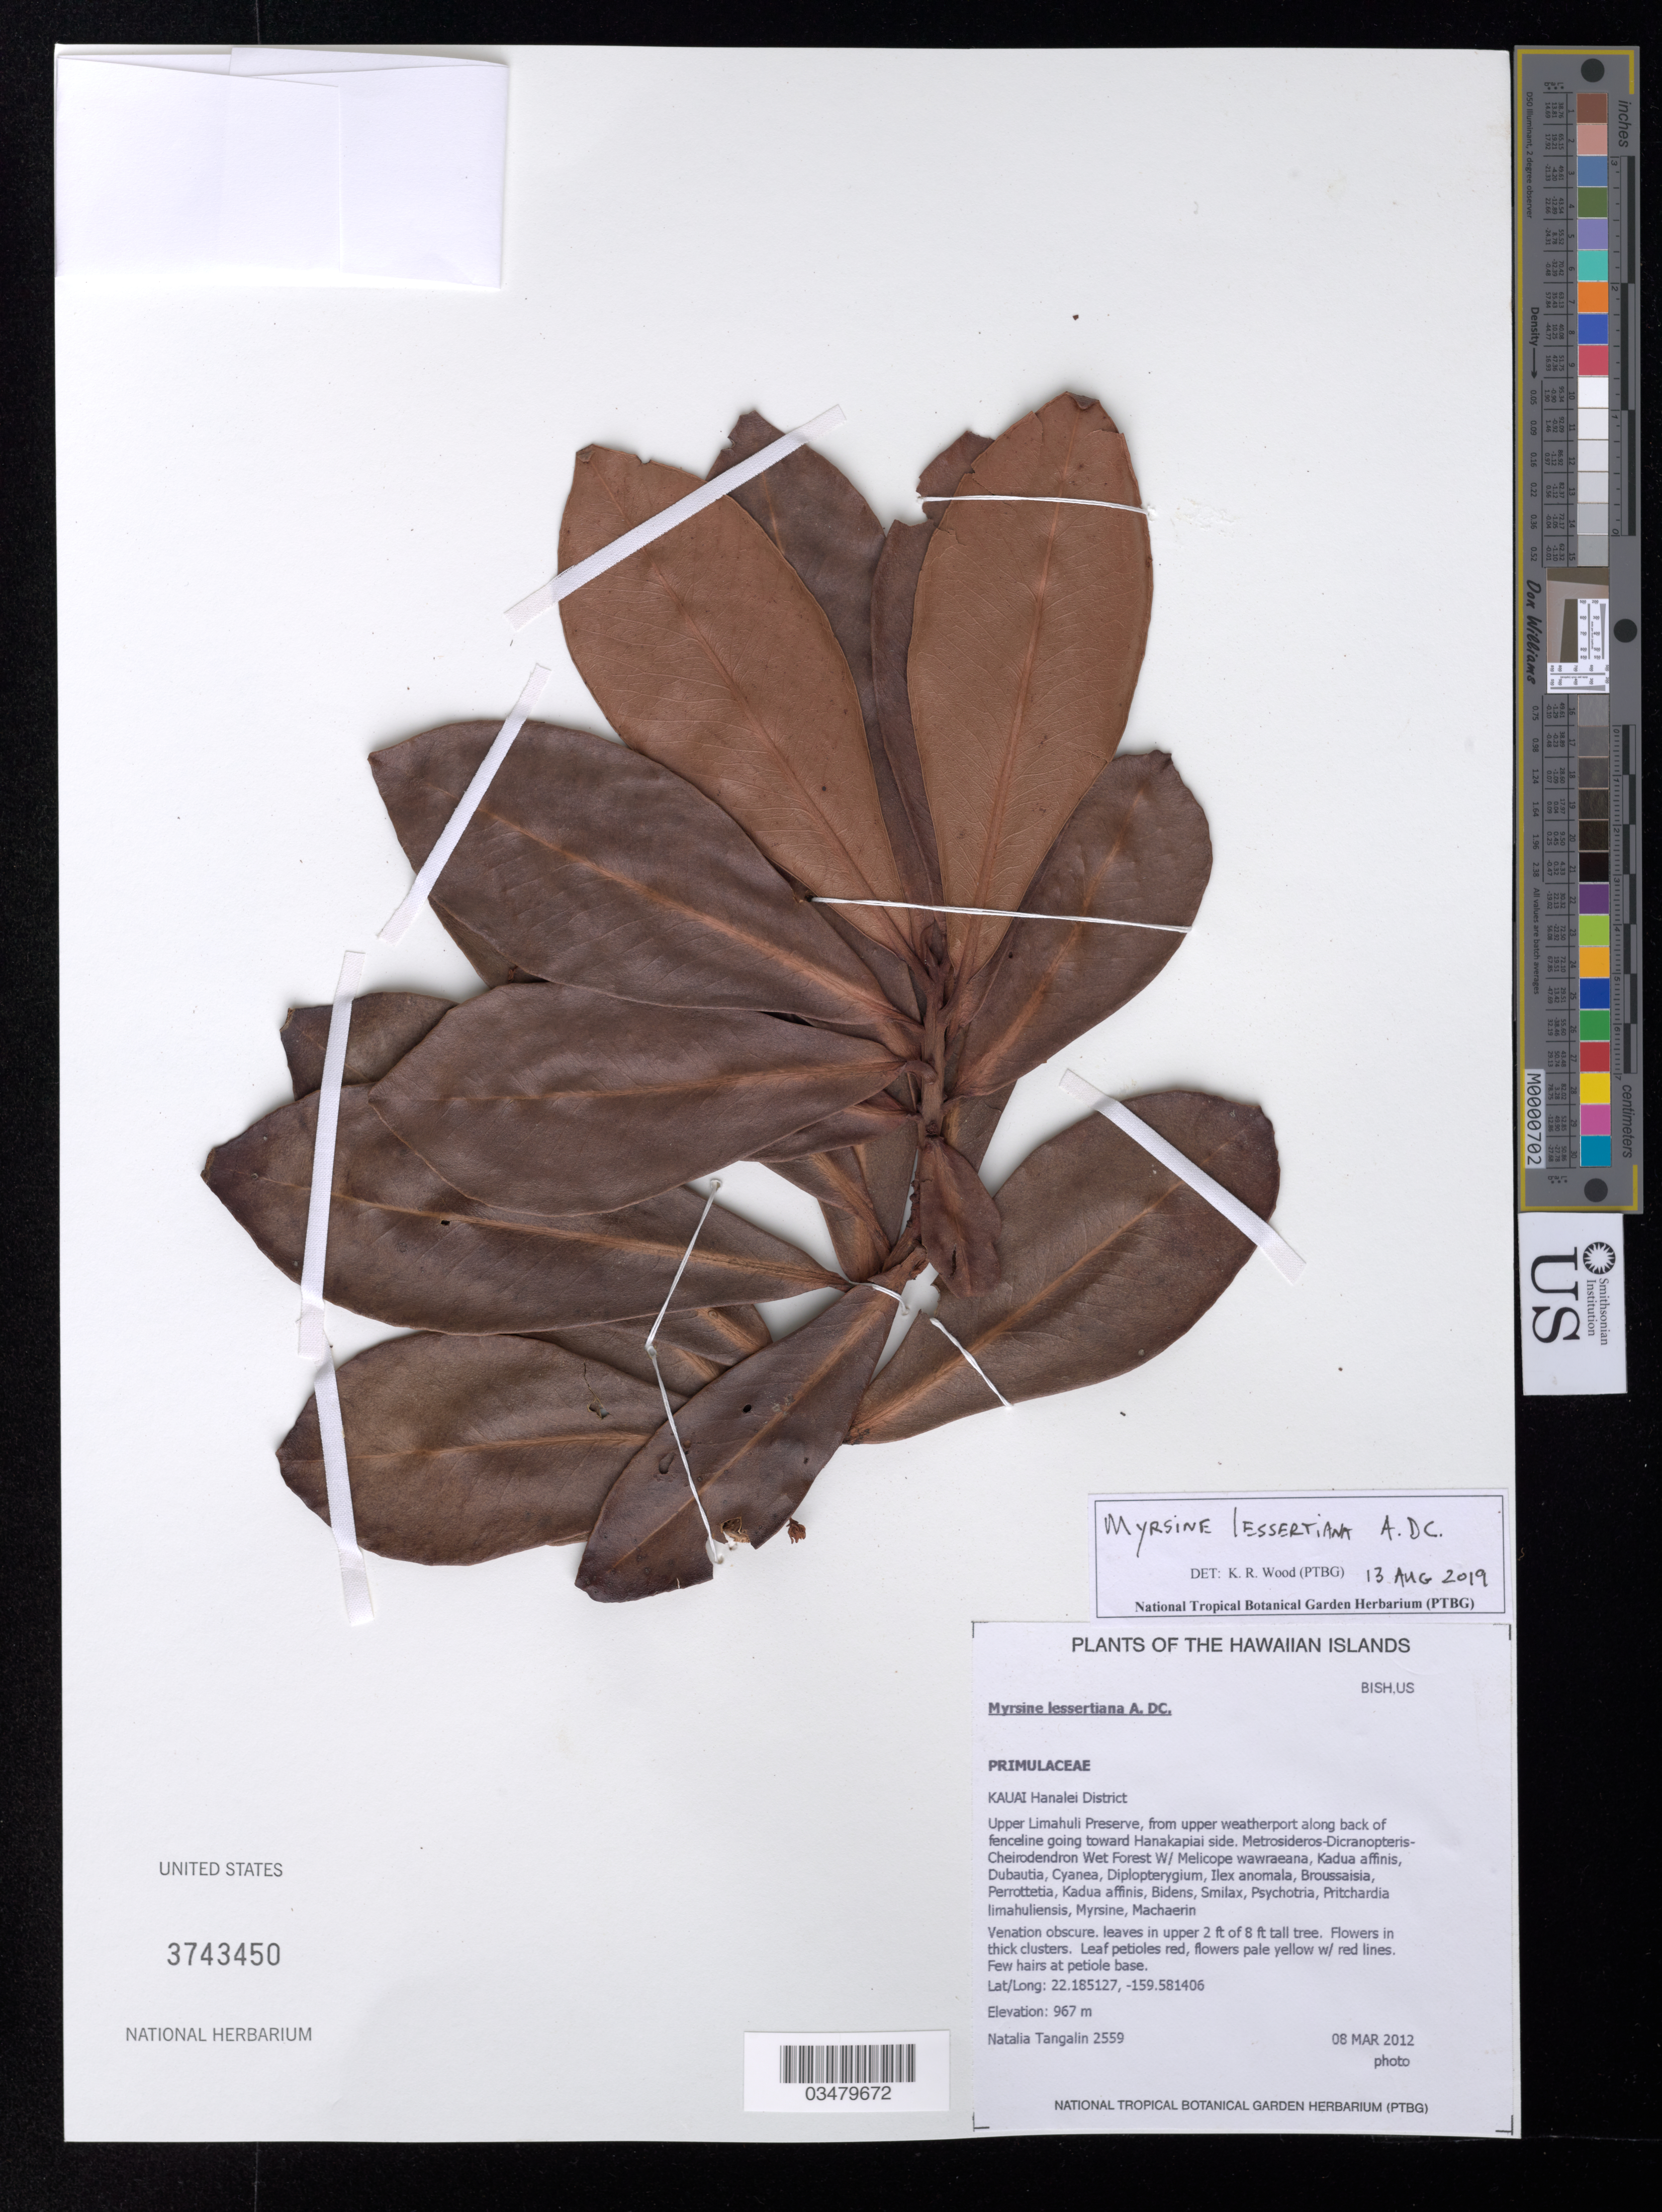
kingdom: Plantae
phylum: Tracheophyta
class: Magnoliopsida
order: Ericales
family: Primulaceae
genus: Myrsine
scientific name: Myrsine lessertiana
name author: A. DC.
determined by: Wood, Kenneth R.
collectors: N. Tangalin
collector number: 2559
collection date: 2012-03-08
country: United States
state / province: Hawaii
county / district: Kauai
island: Kaua'i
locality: Hanalei District, Upper Limahuli Preserve, from upper weatherport along back of fenceline going toward Hanakapiai side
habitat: Wet forest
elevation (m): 967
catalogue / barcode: US 3743450